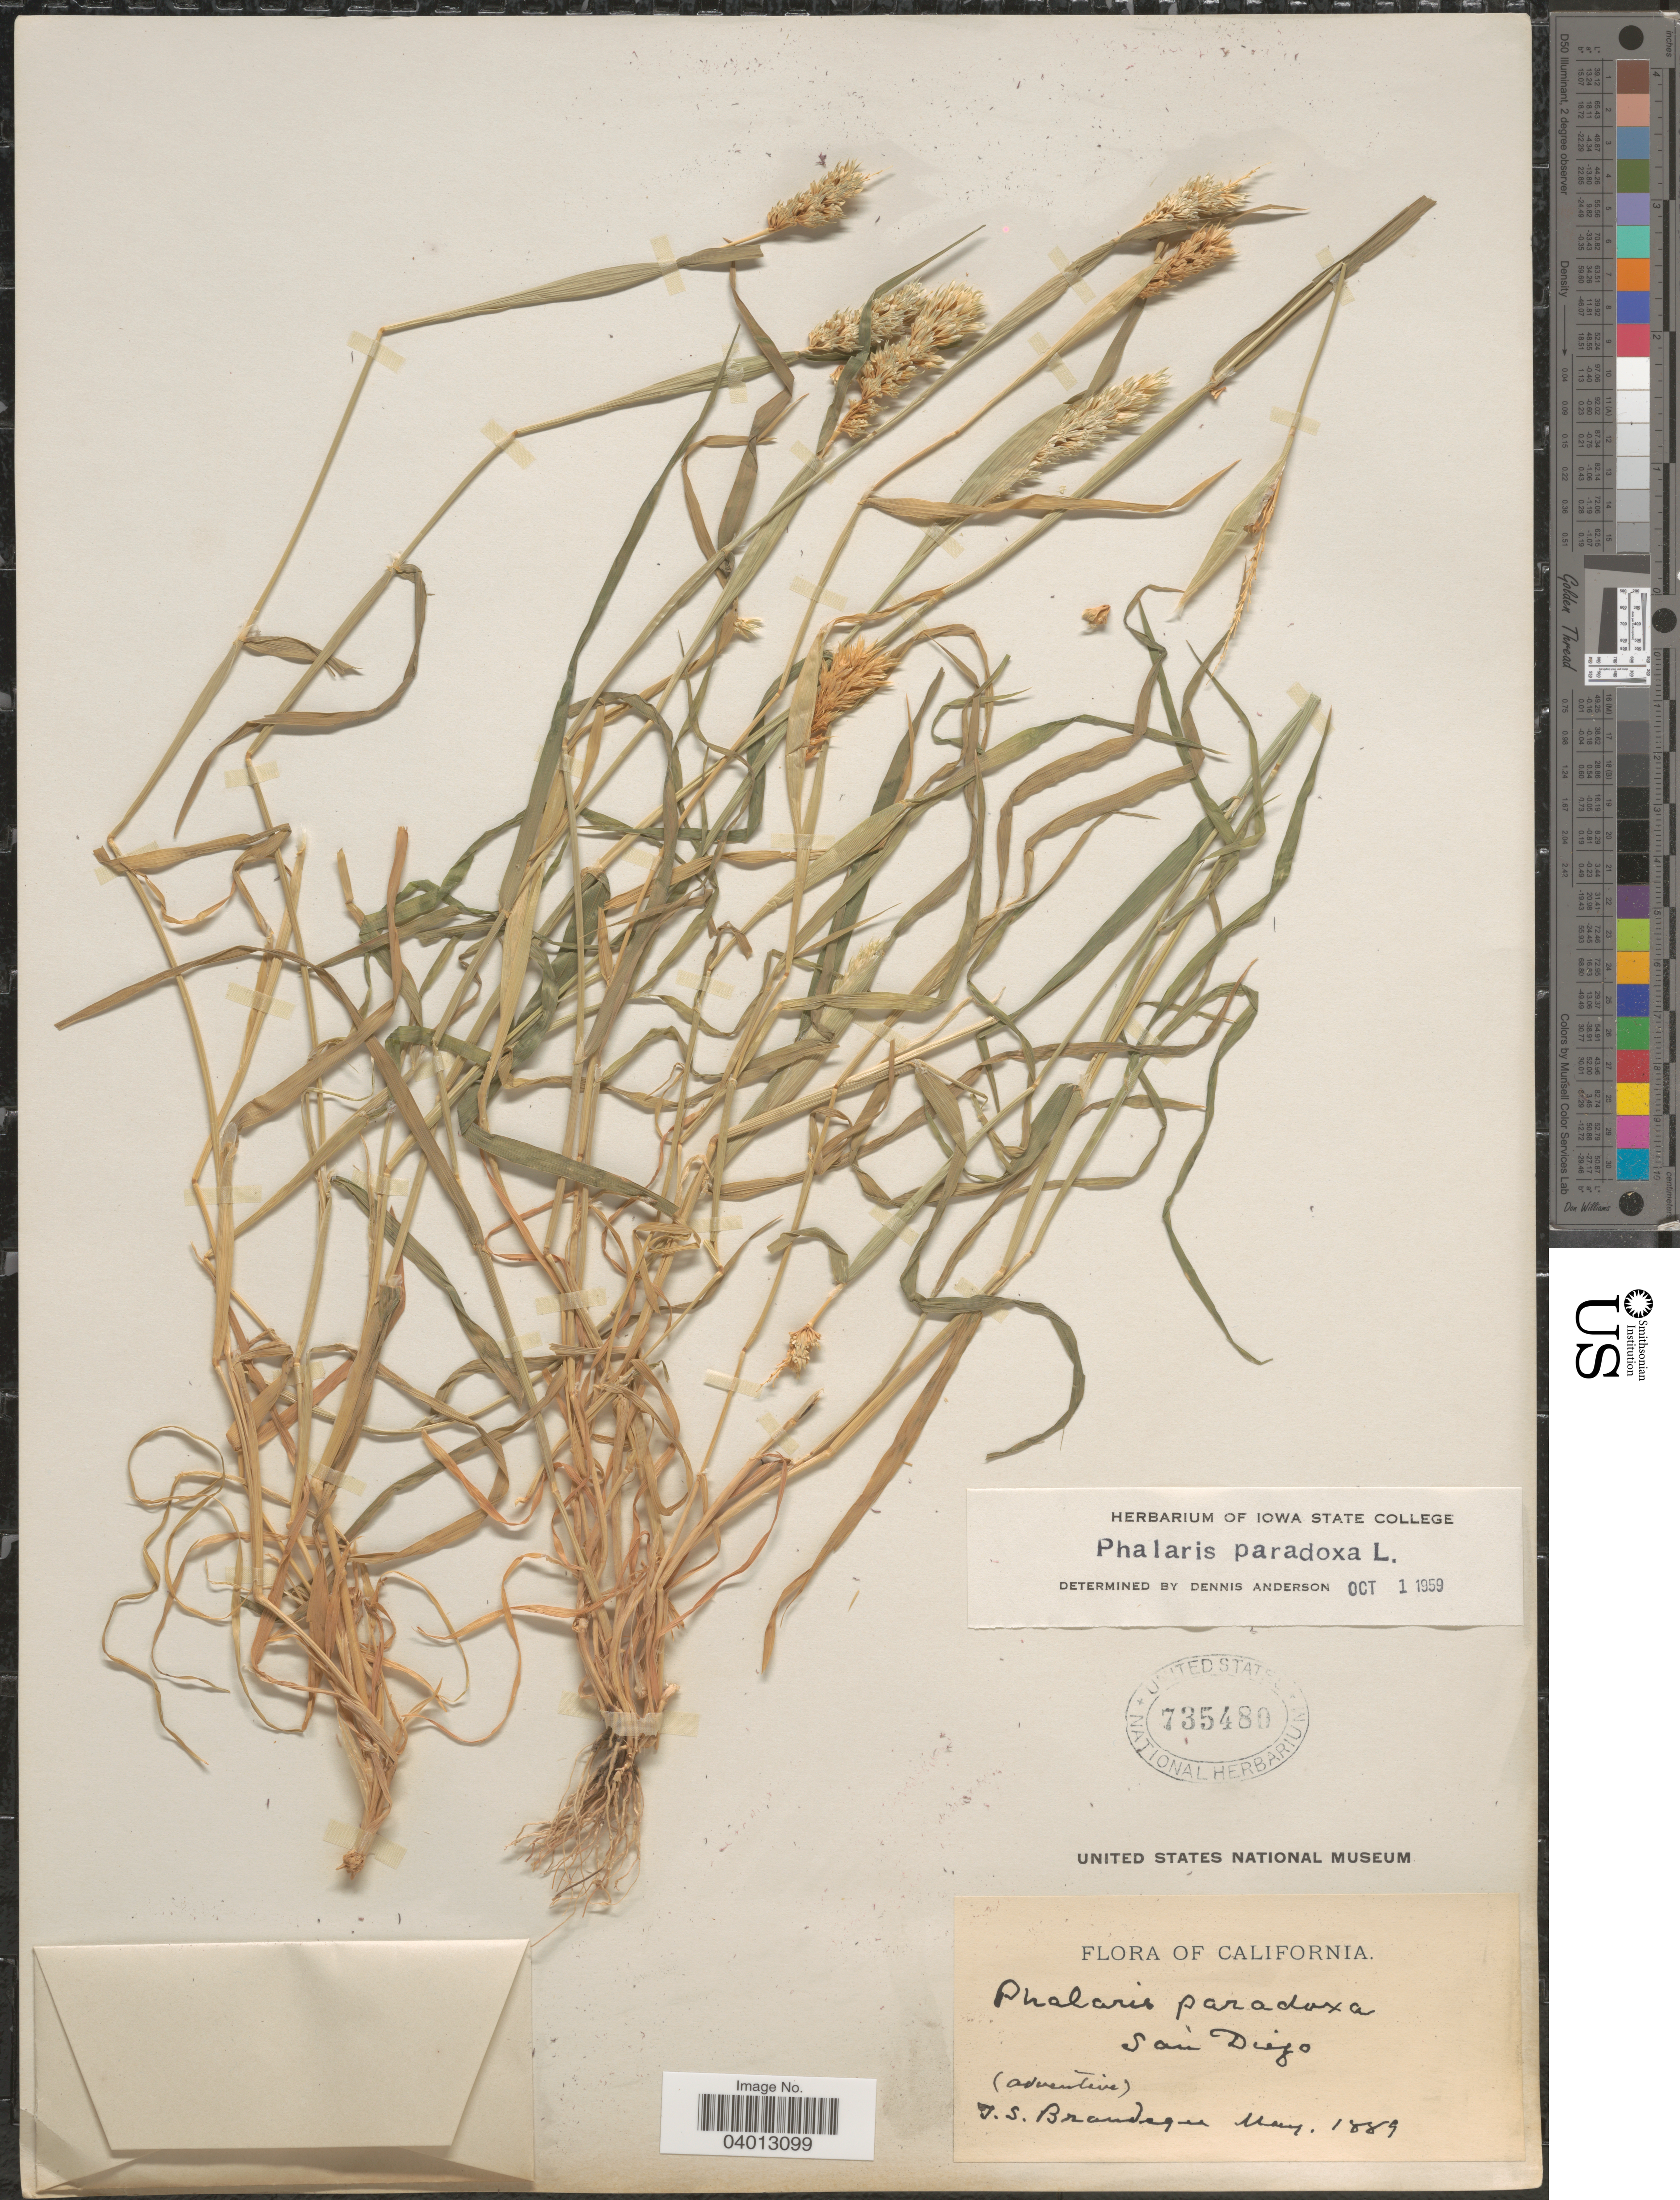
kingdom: Plantae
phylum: Tracheophyta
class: Liliopsida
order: Poales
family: Poaceae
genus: Phalaris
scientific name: Phalaris paradoxa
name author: L.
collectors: T. S. Brandegee (herbarium)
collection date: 1889-05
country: United States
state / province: California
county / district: San Diego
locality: San Diego.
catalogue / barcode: US 735480